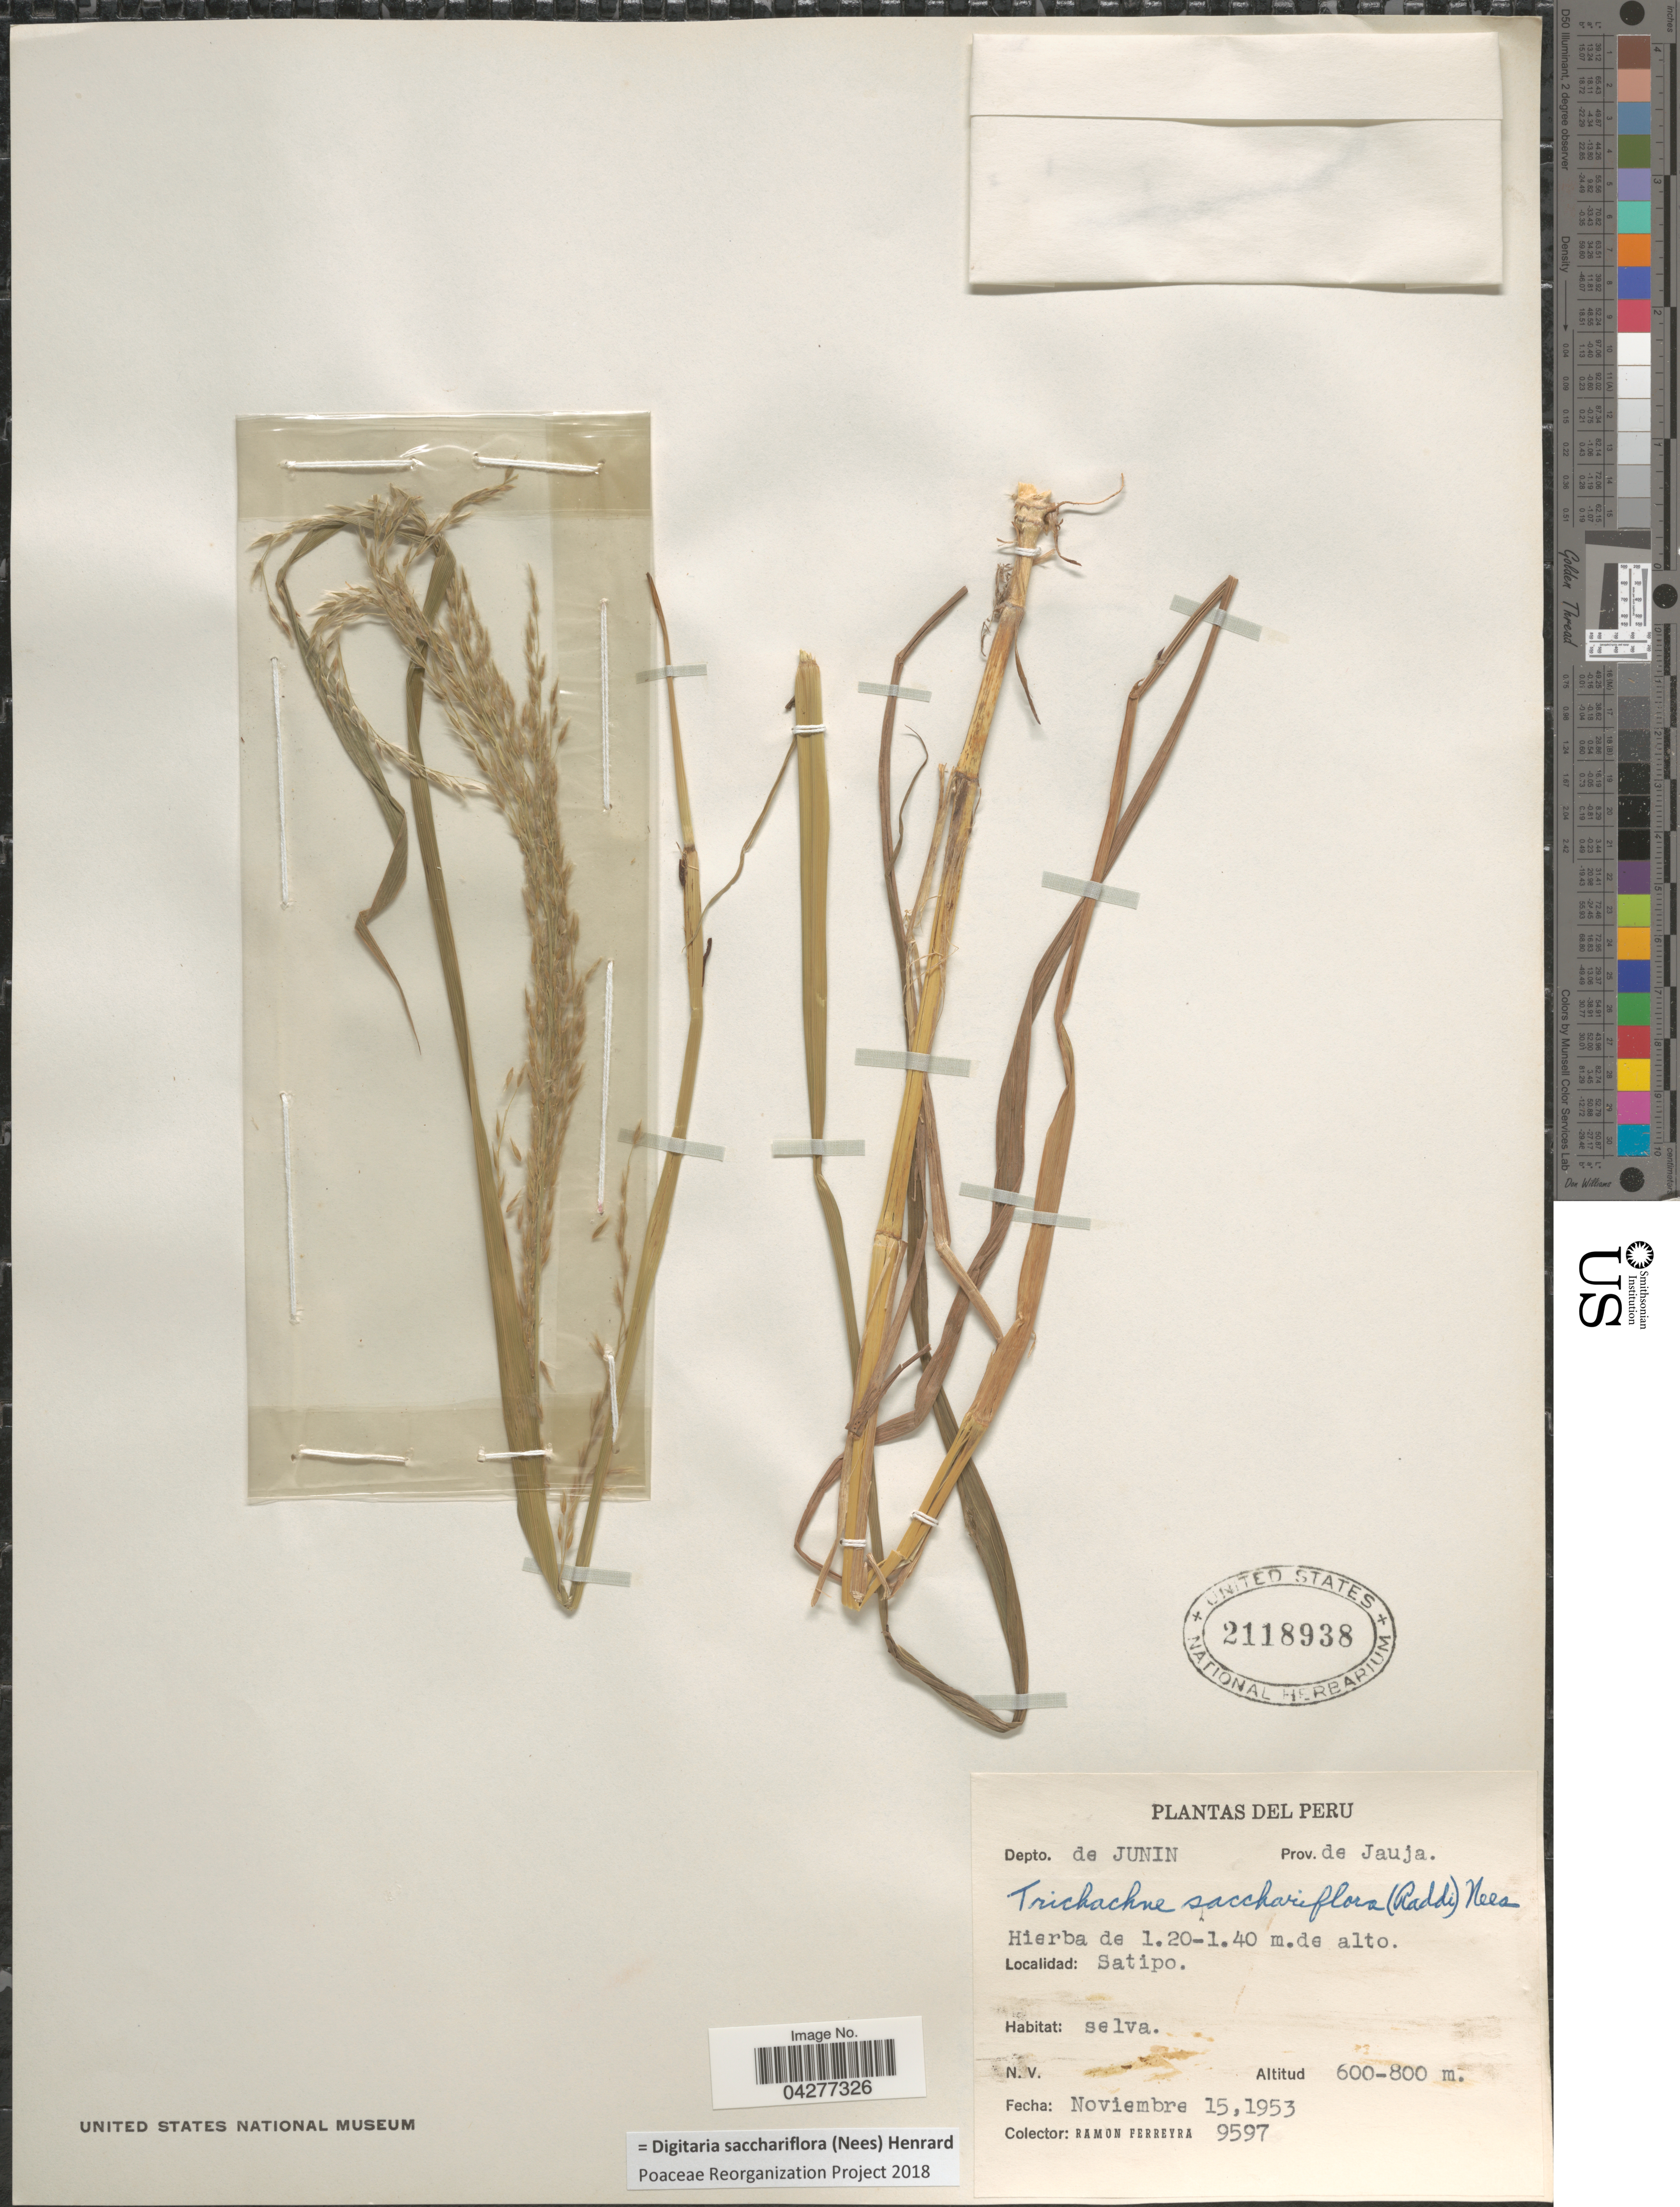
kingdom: Plantae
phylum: Tracheophyta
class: Liliopsida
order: Poales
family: Poaceae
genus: Digitaria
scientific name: Digitaria sacchariflora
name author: (Nees) Henr.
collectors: R. A. Ferreyra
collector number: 9597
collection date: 1953-11-15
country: Peru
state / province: Junín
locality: Depto. de Junin. Prov. de Jauja. Satipo.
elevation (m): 600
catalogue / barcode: US 2118938